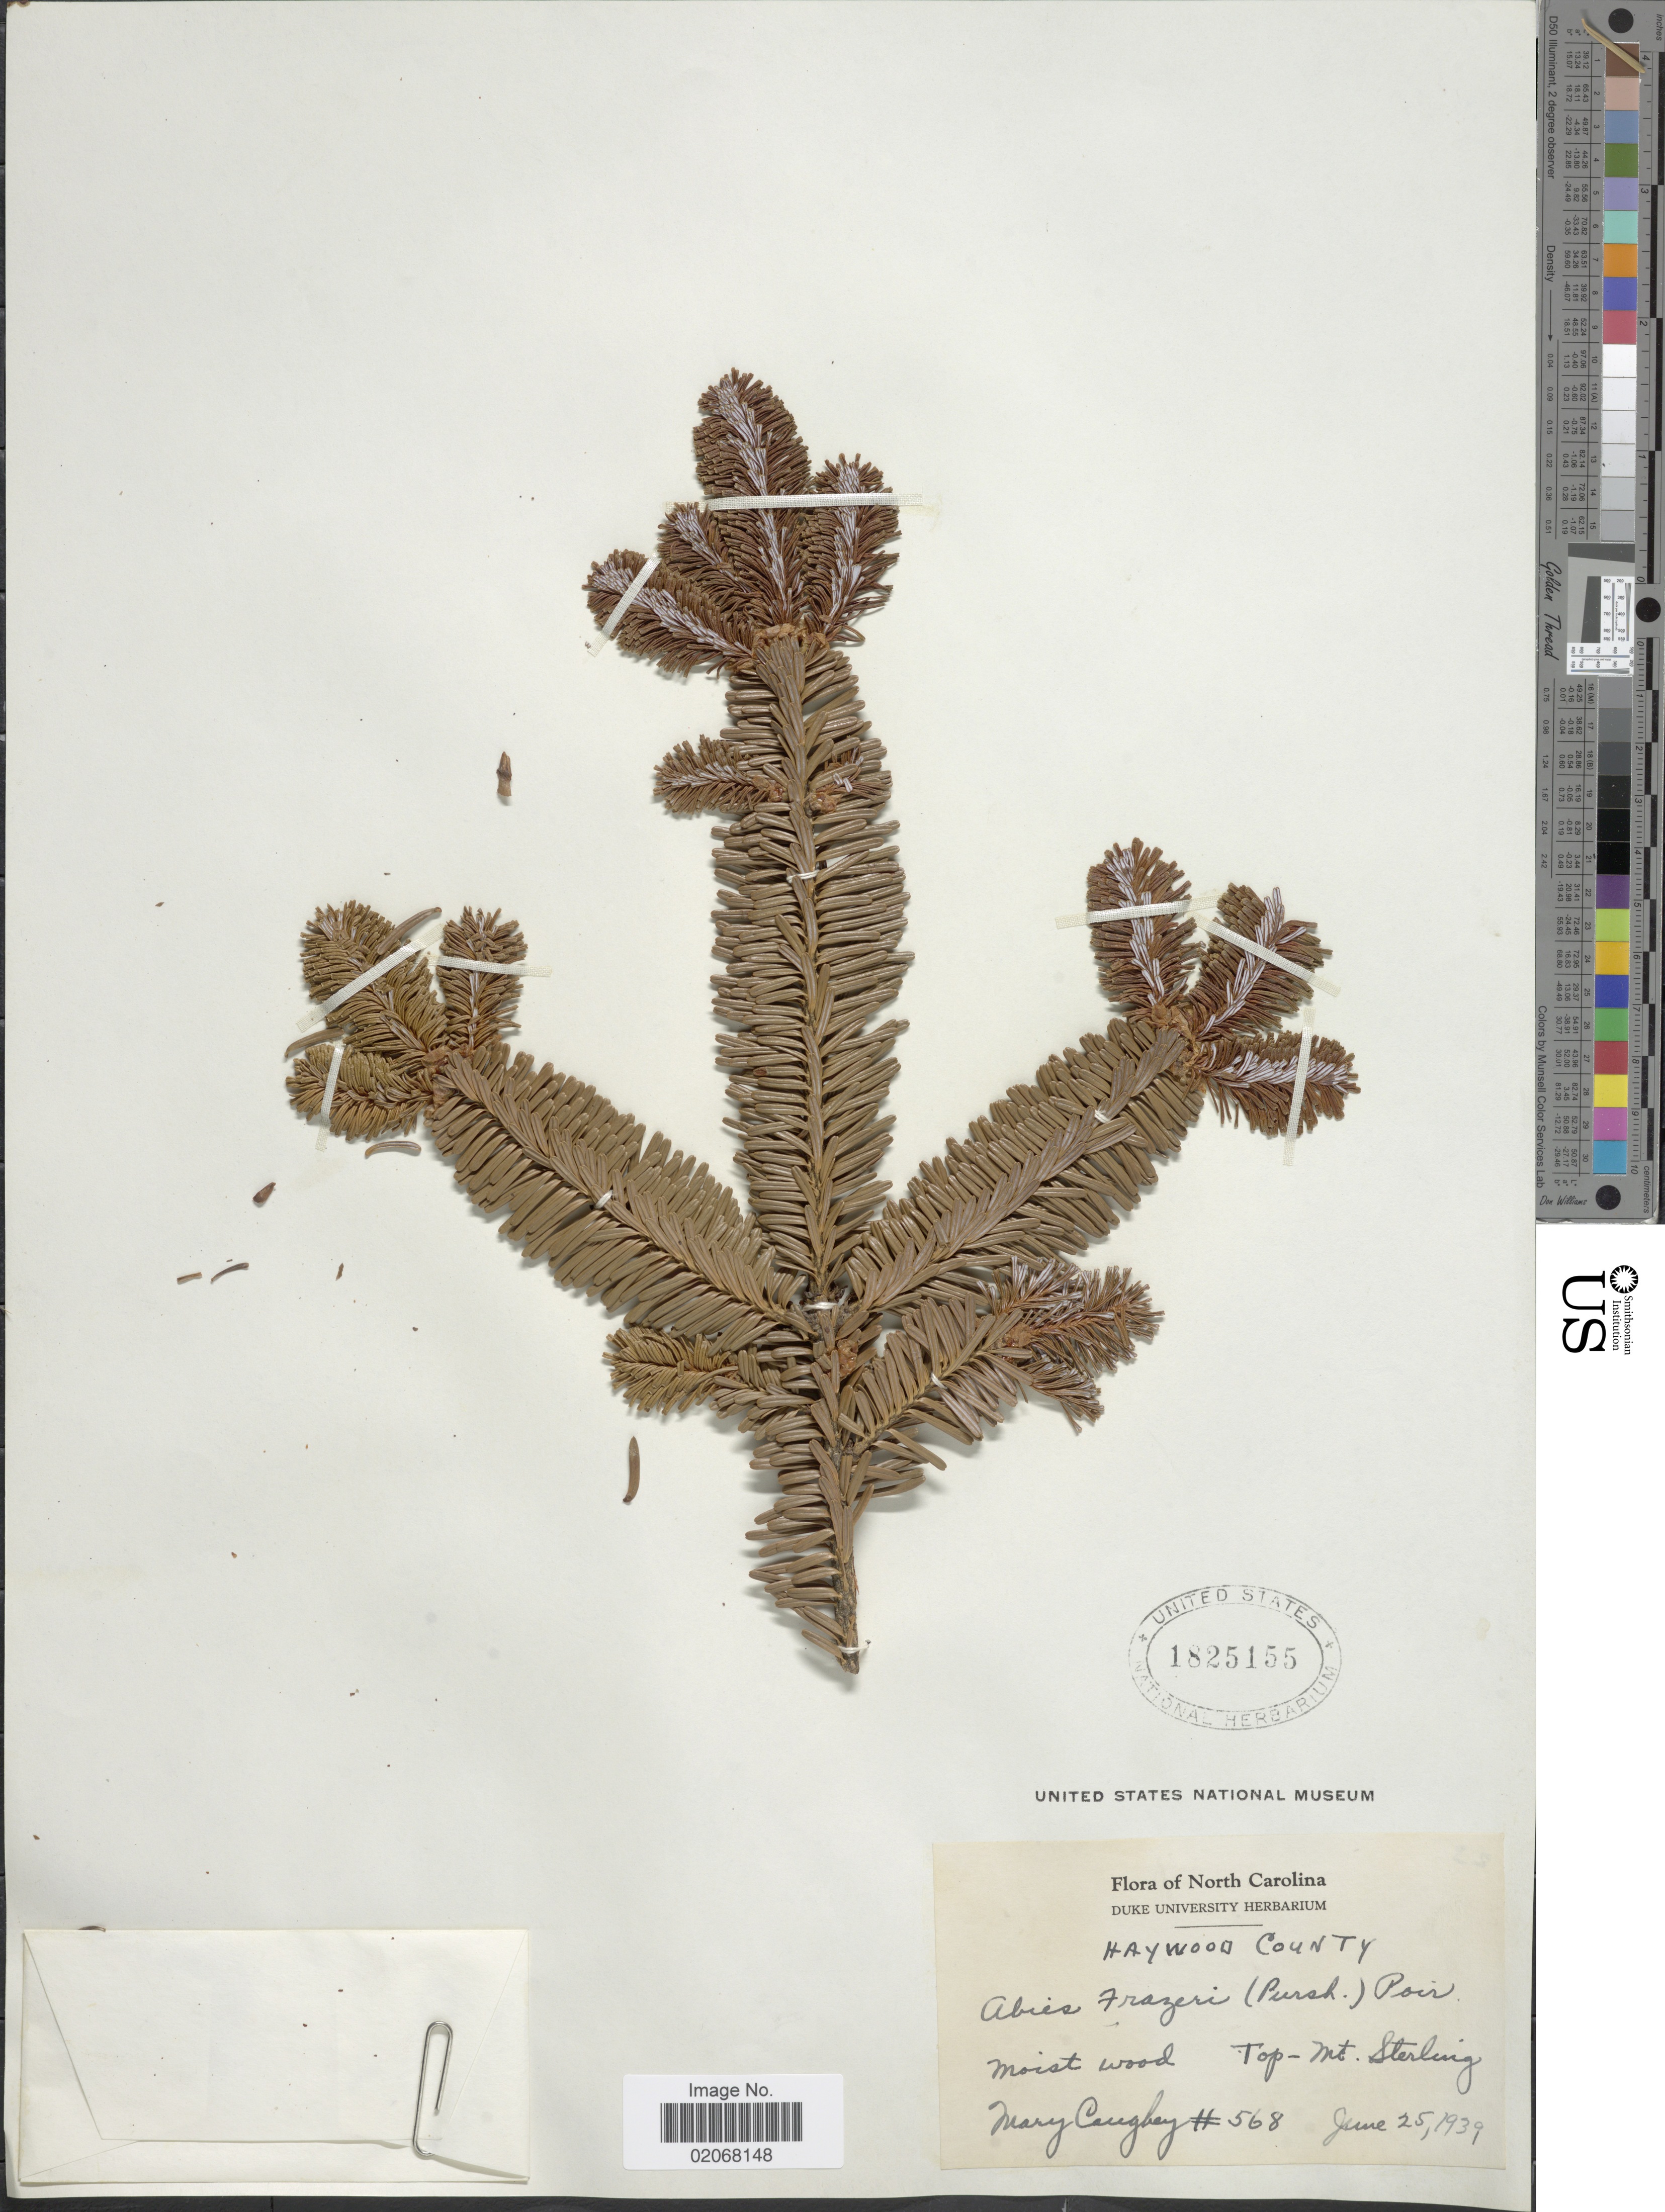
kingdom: Plantae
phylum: Tracheophyta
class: Pinopsida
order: Pinales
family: Pinaceae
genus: Abies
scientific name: Abies fraseri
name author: (Pursh) Poir.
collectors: M. Caughey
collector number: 568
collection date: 1939-06-25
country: United States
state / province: North Carolina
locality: Haywood County, Top-Mt Sterling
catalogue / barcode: US 1825155